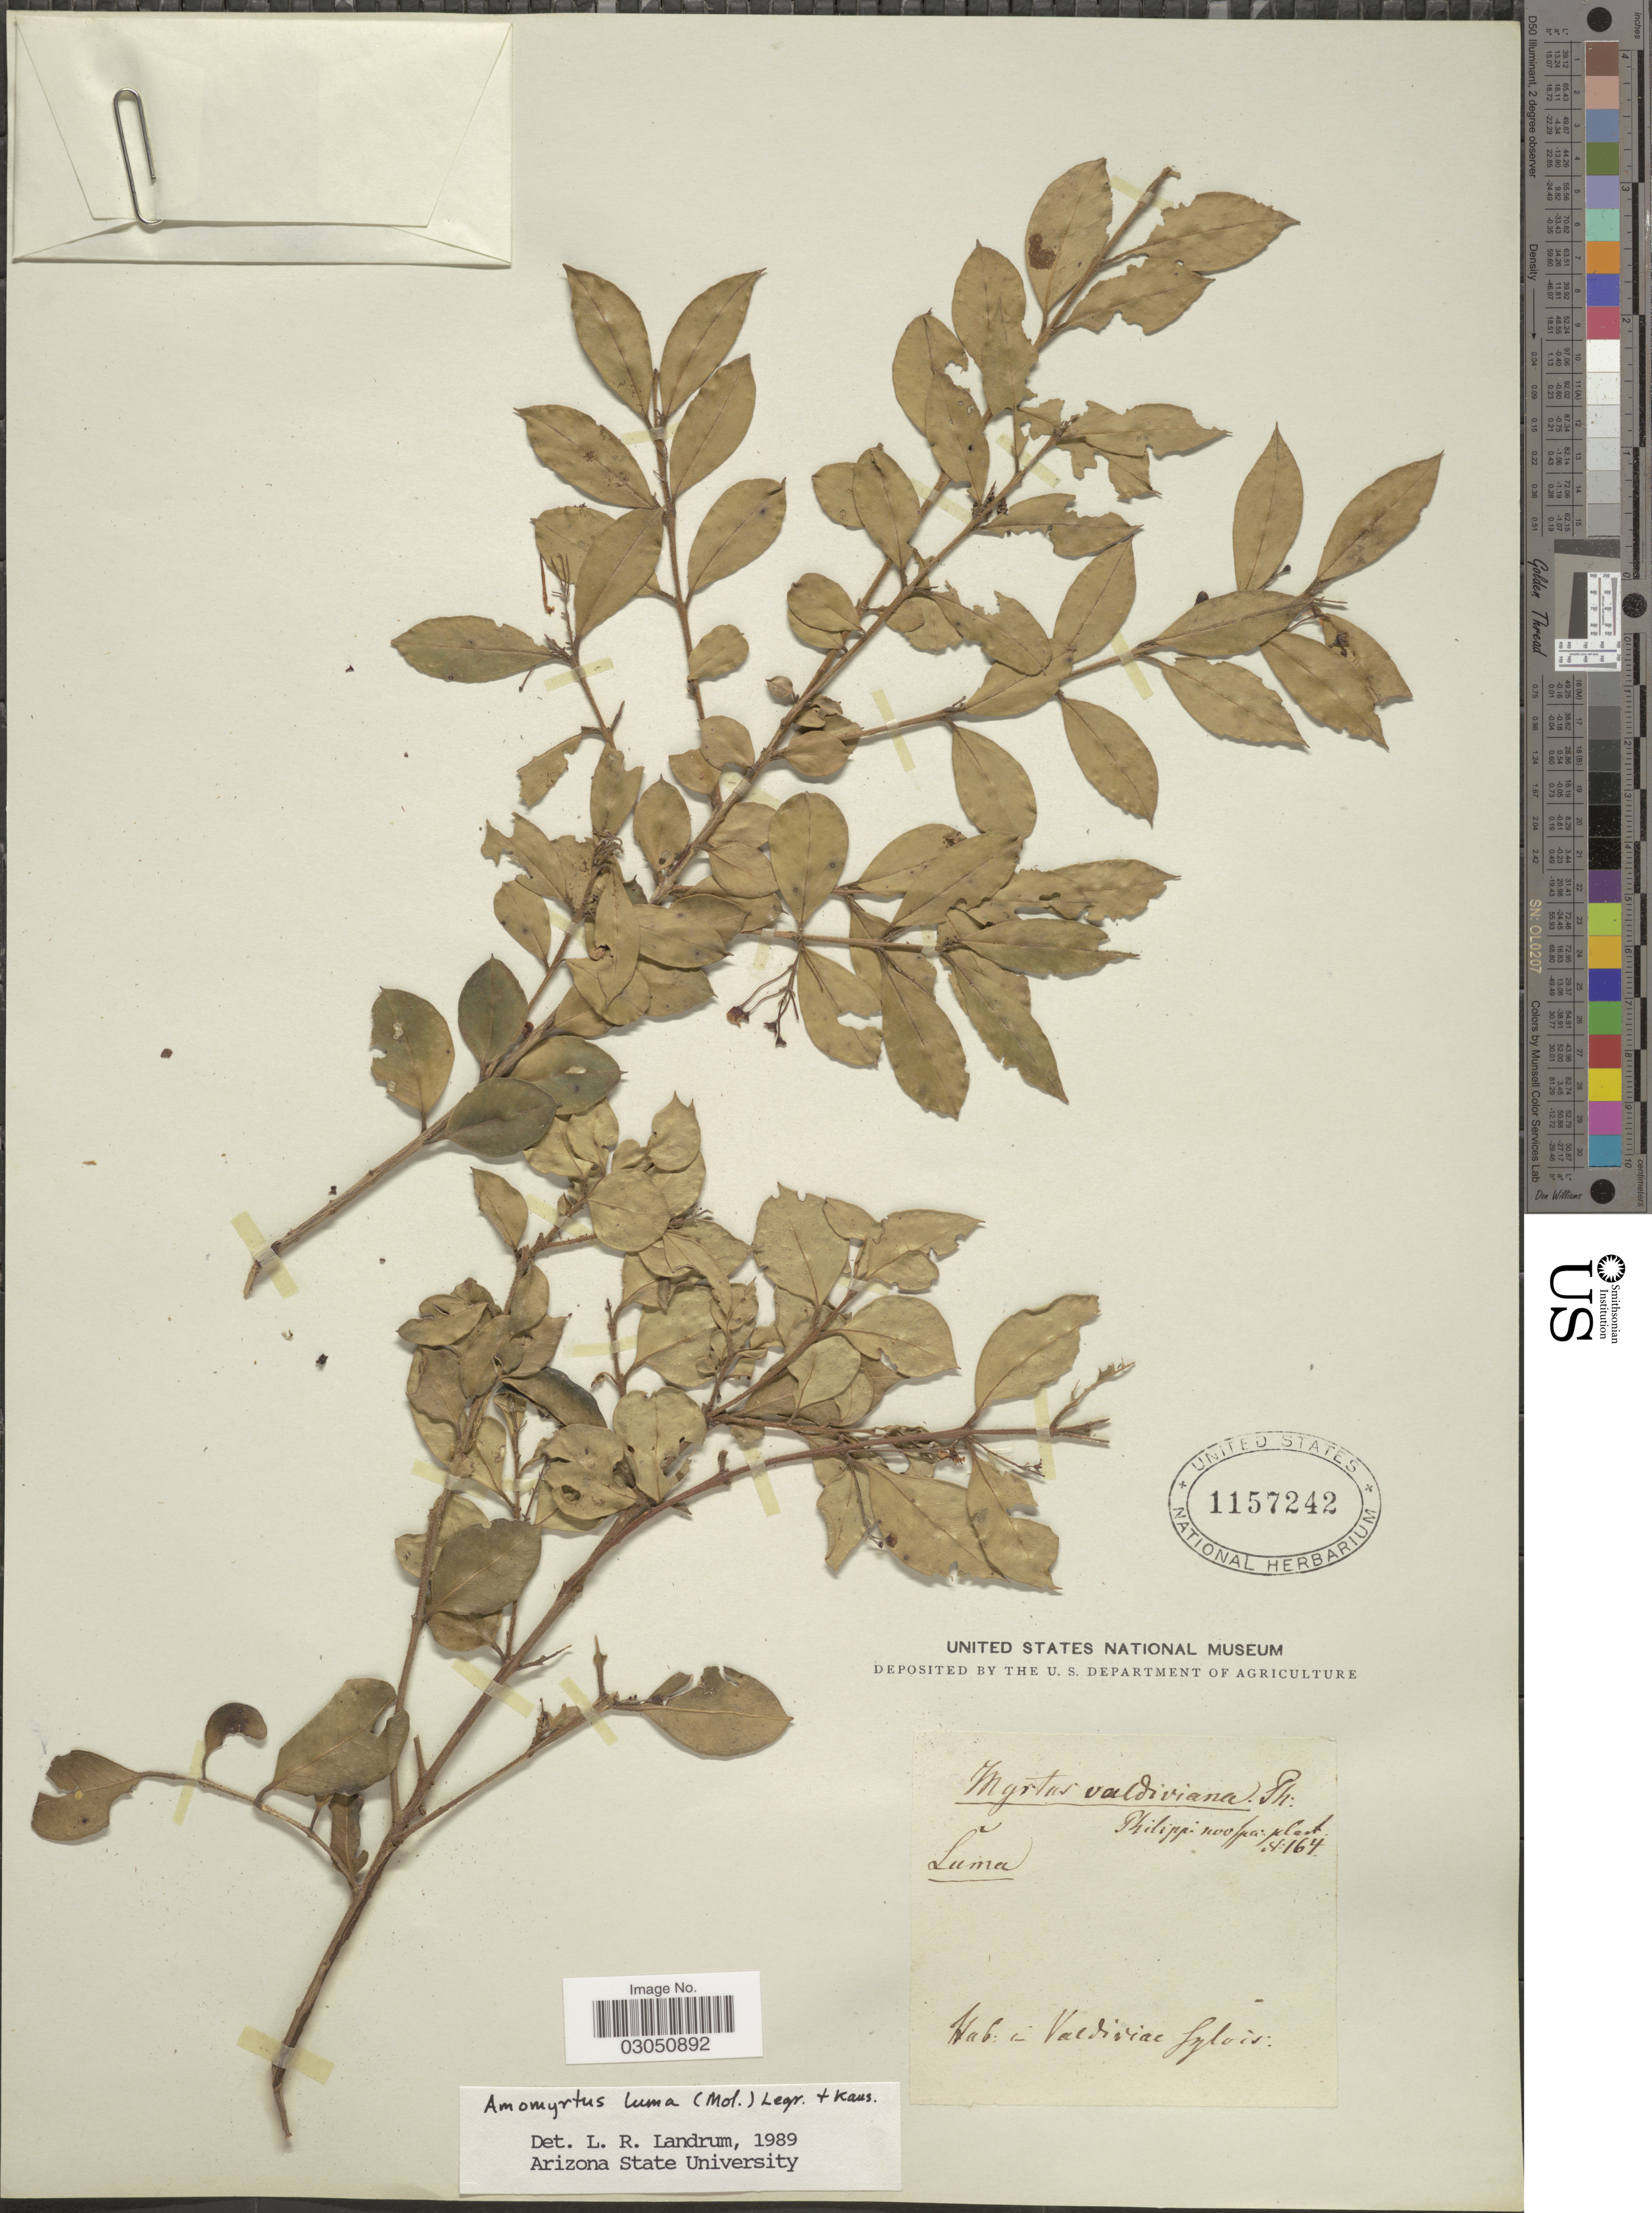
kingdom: Plantae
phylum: Tracheophyta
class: Magnoliopsida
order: Myrtales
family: Myrtaceae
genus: Amomyrtus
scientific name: Amomyrtus luma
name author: (Molina) D. Legrand & Kausel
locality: Valdivia Zylois [interpreted].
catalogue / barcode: US 1157242